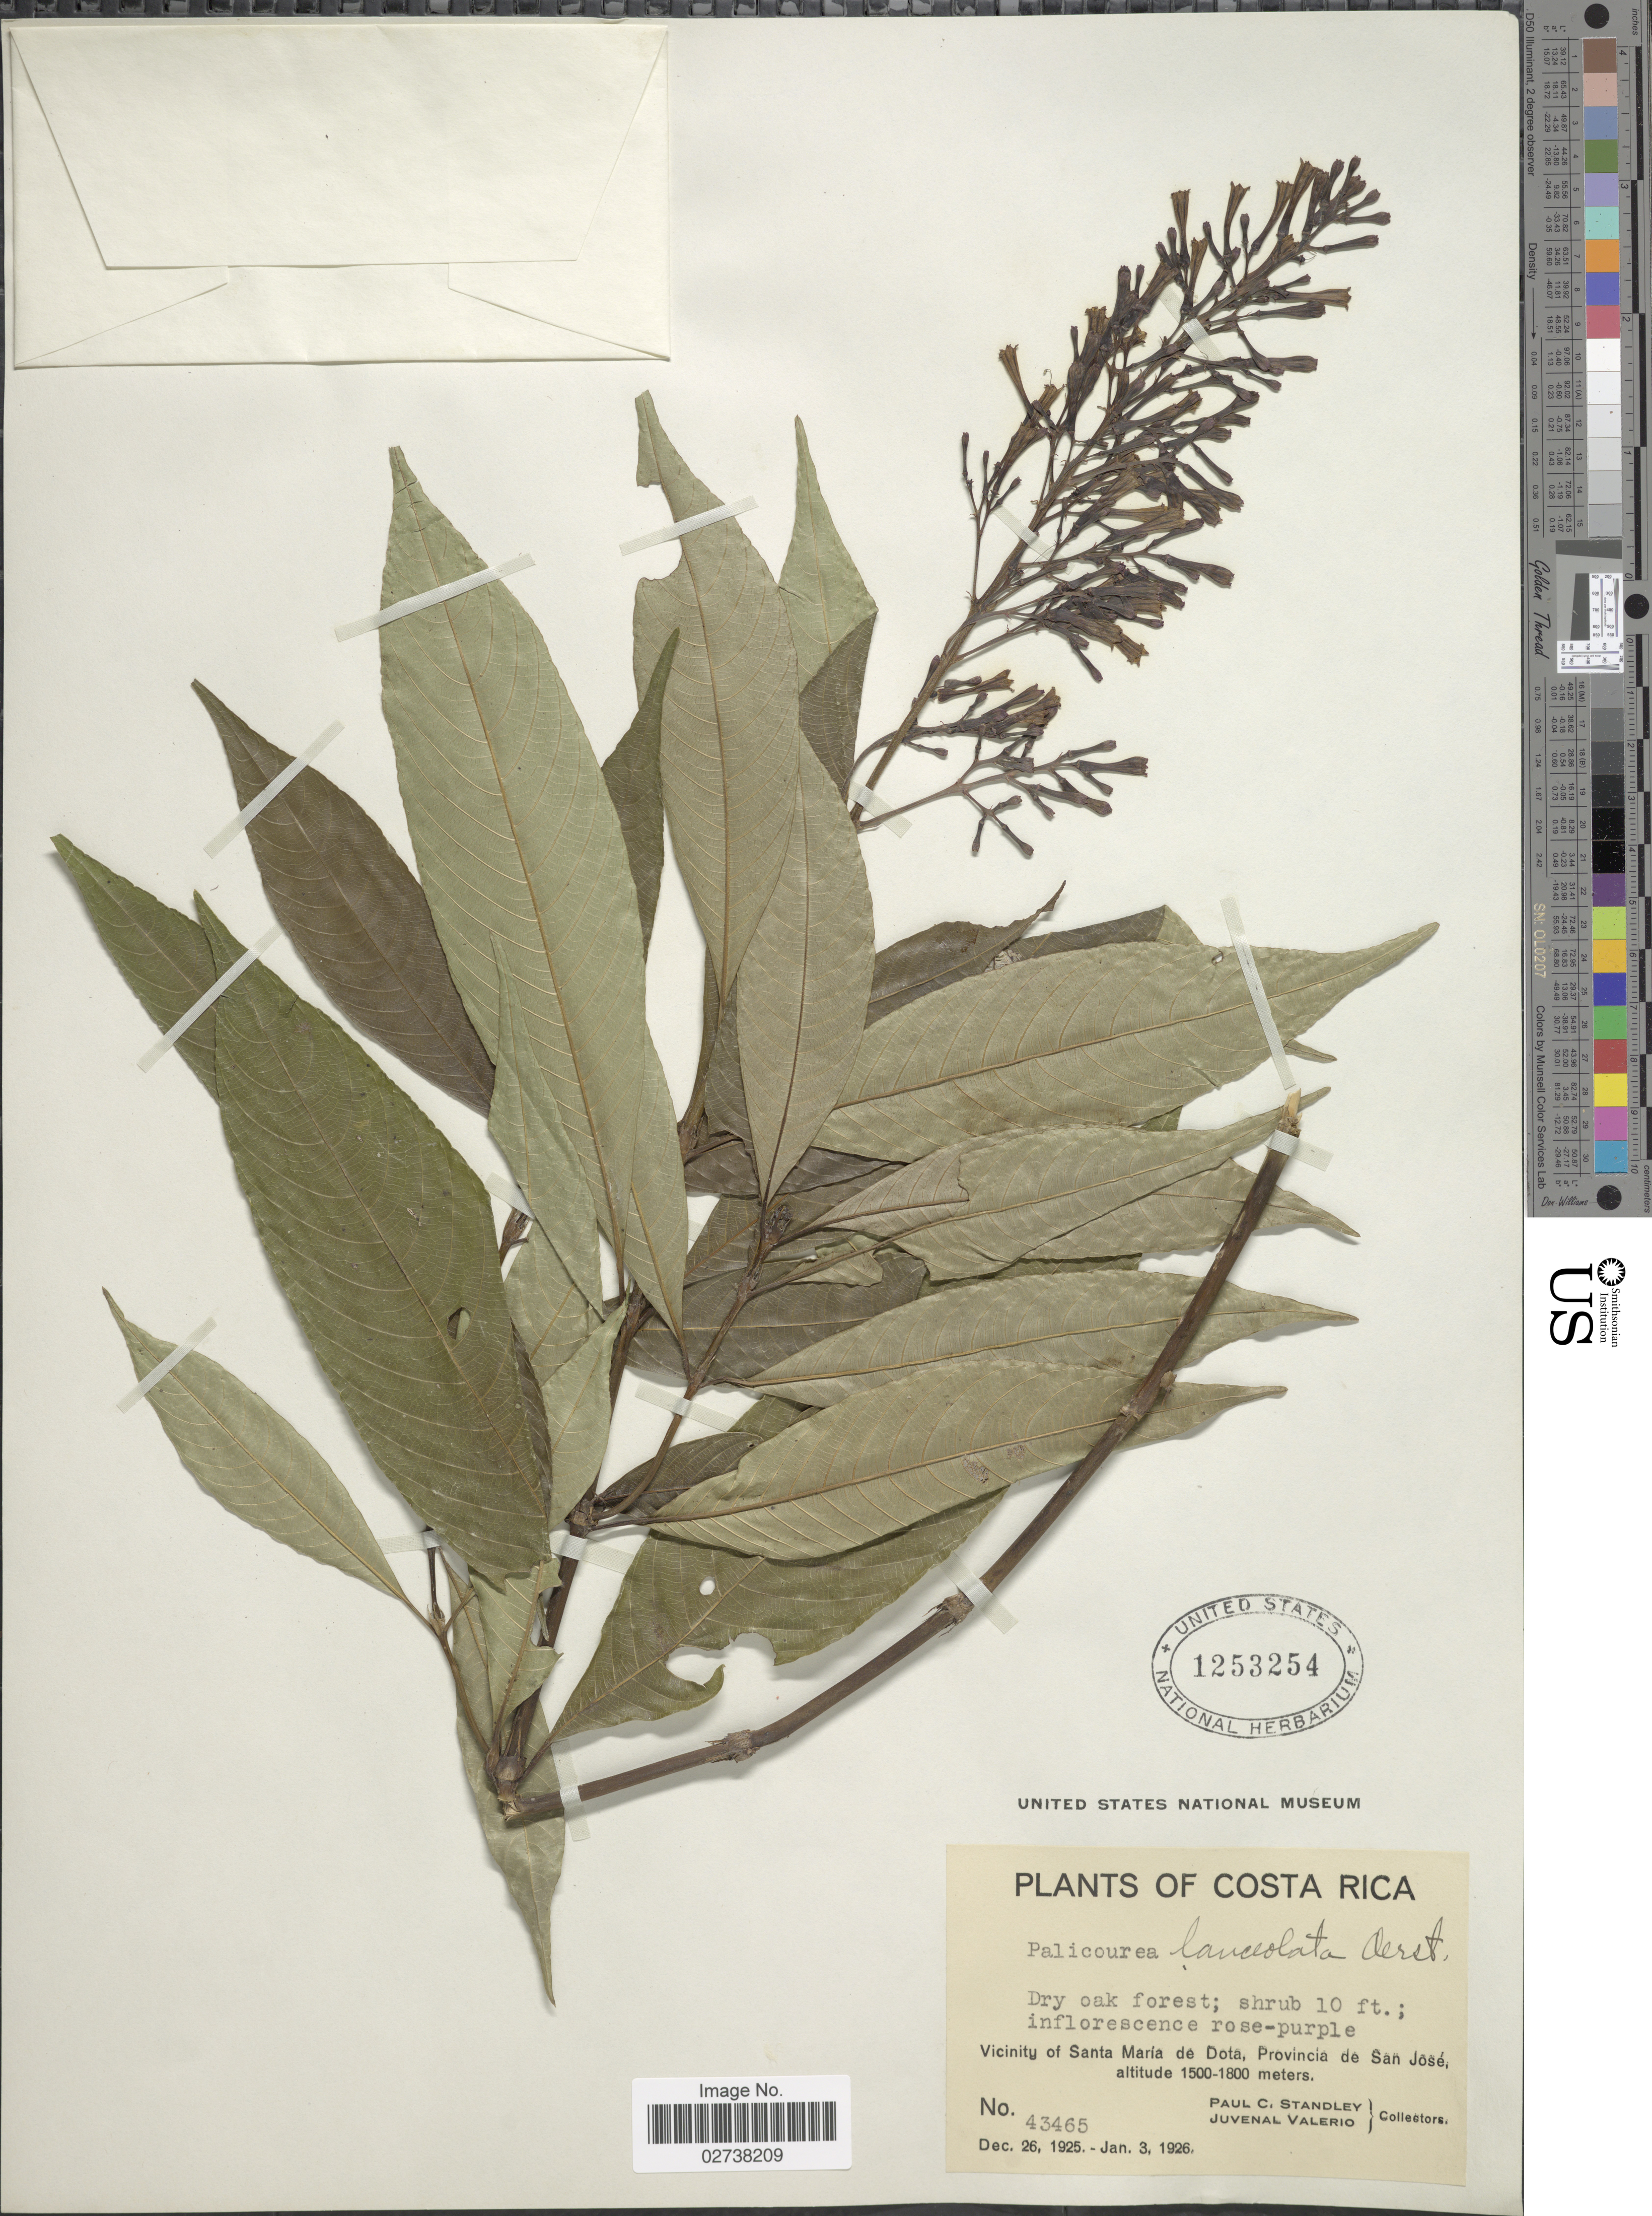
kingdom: Plantae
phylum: Tracheophyta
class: Magnoliopsida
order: Gentianales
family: Rubiaceae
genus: Palicourea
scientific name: Palicourea angustifolia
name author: Kunth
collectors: P. C. Standley & J. Valerio R.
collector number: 43465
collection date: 1925-12-26/1926-01-03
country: Costa Rica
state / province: San José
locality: Dry oak forest, Vicinity of Santa Maria de Dota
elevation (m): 1500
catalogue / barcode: US 1253254